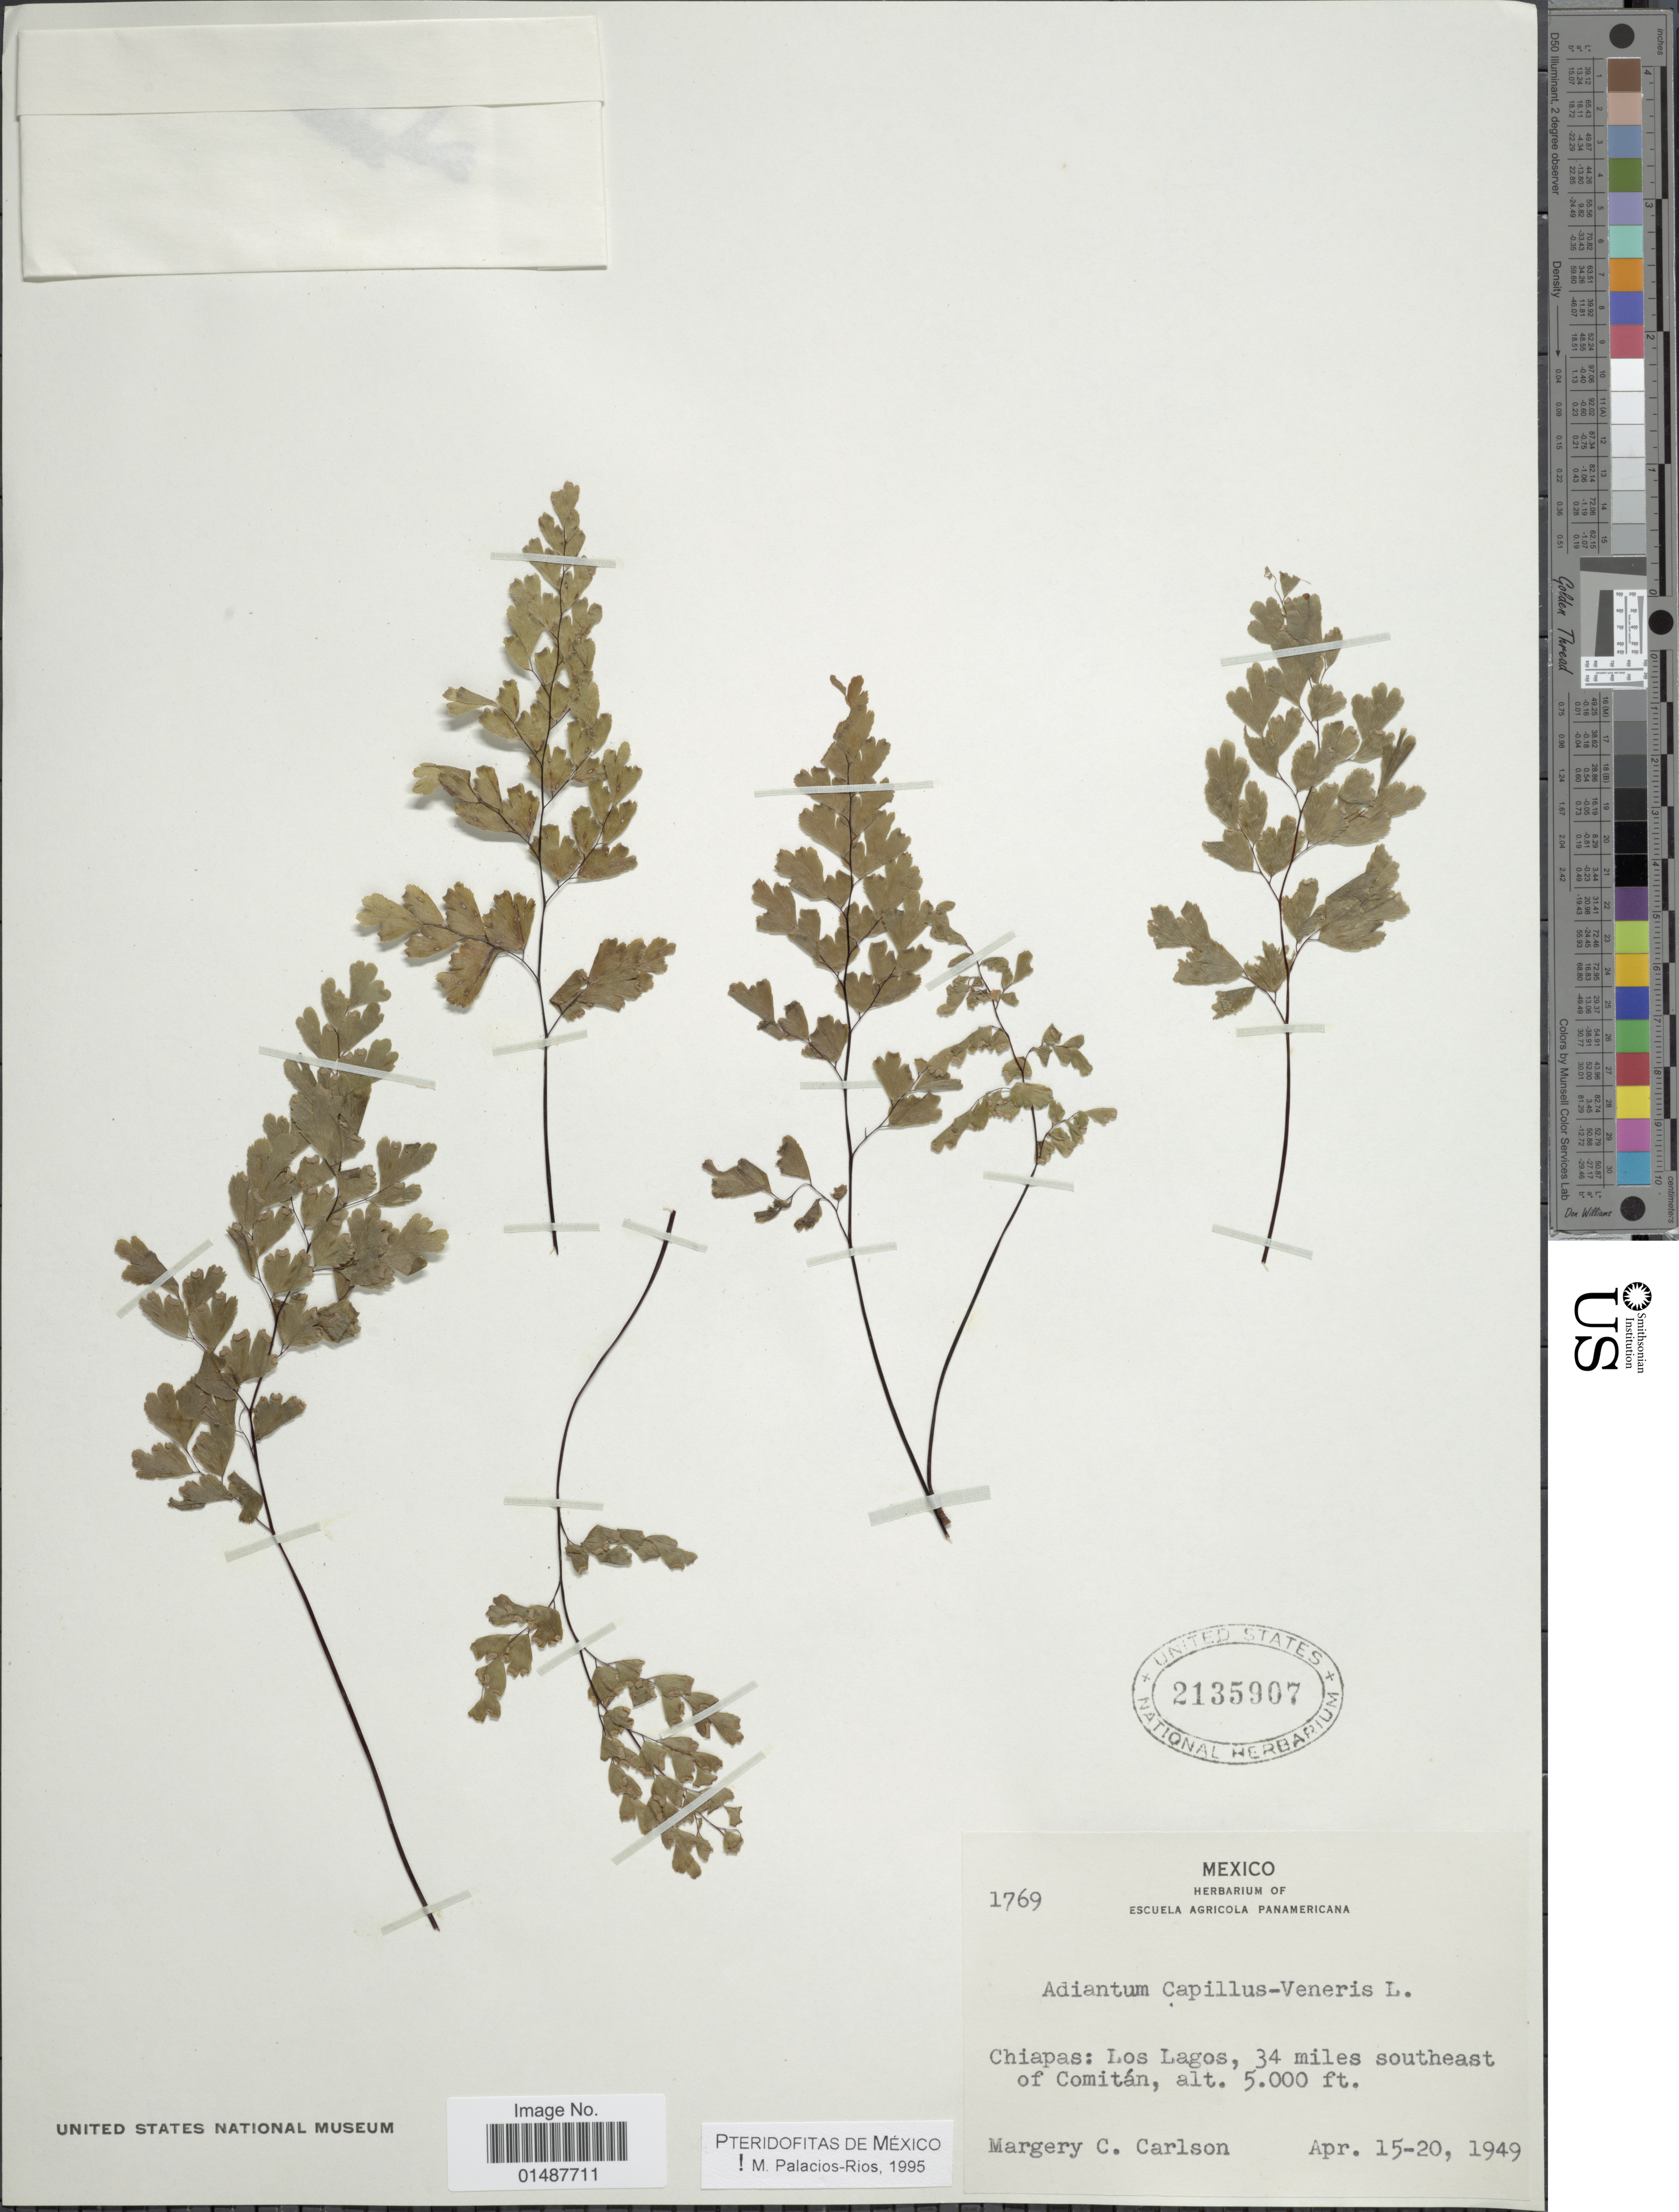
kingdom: Plantae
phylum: Tracheophyta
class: Polypodiopsida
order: Polypodiales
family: Pteridaceae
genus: Adiantum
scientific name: Adiantum capillus-veneris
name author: L.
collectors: M. C. Carlson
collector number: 1769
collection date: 1949-04-15/1949-04-20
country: Mexico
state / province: Chiapas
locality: Los Lagos, 34 miles southeast of Comitan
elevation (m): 1524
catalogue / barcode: US 2135907